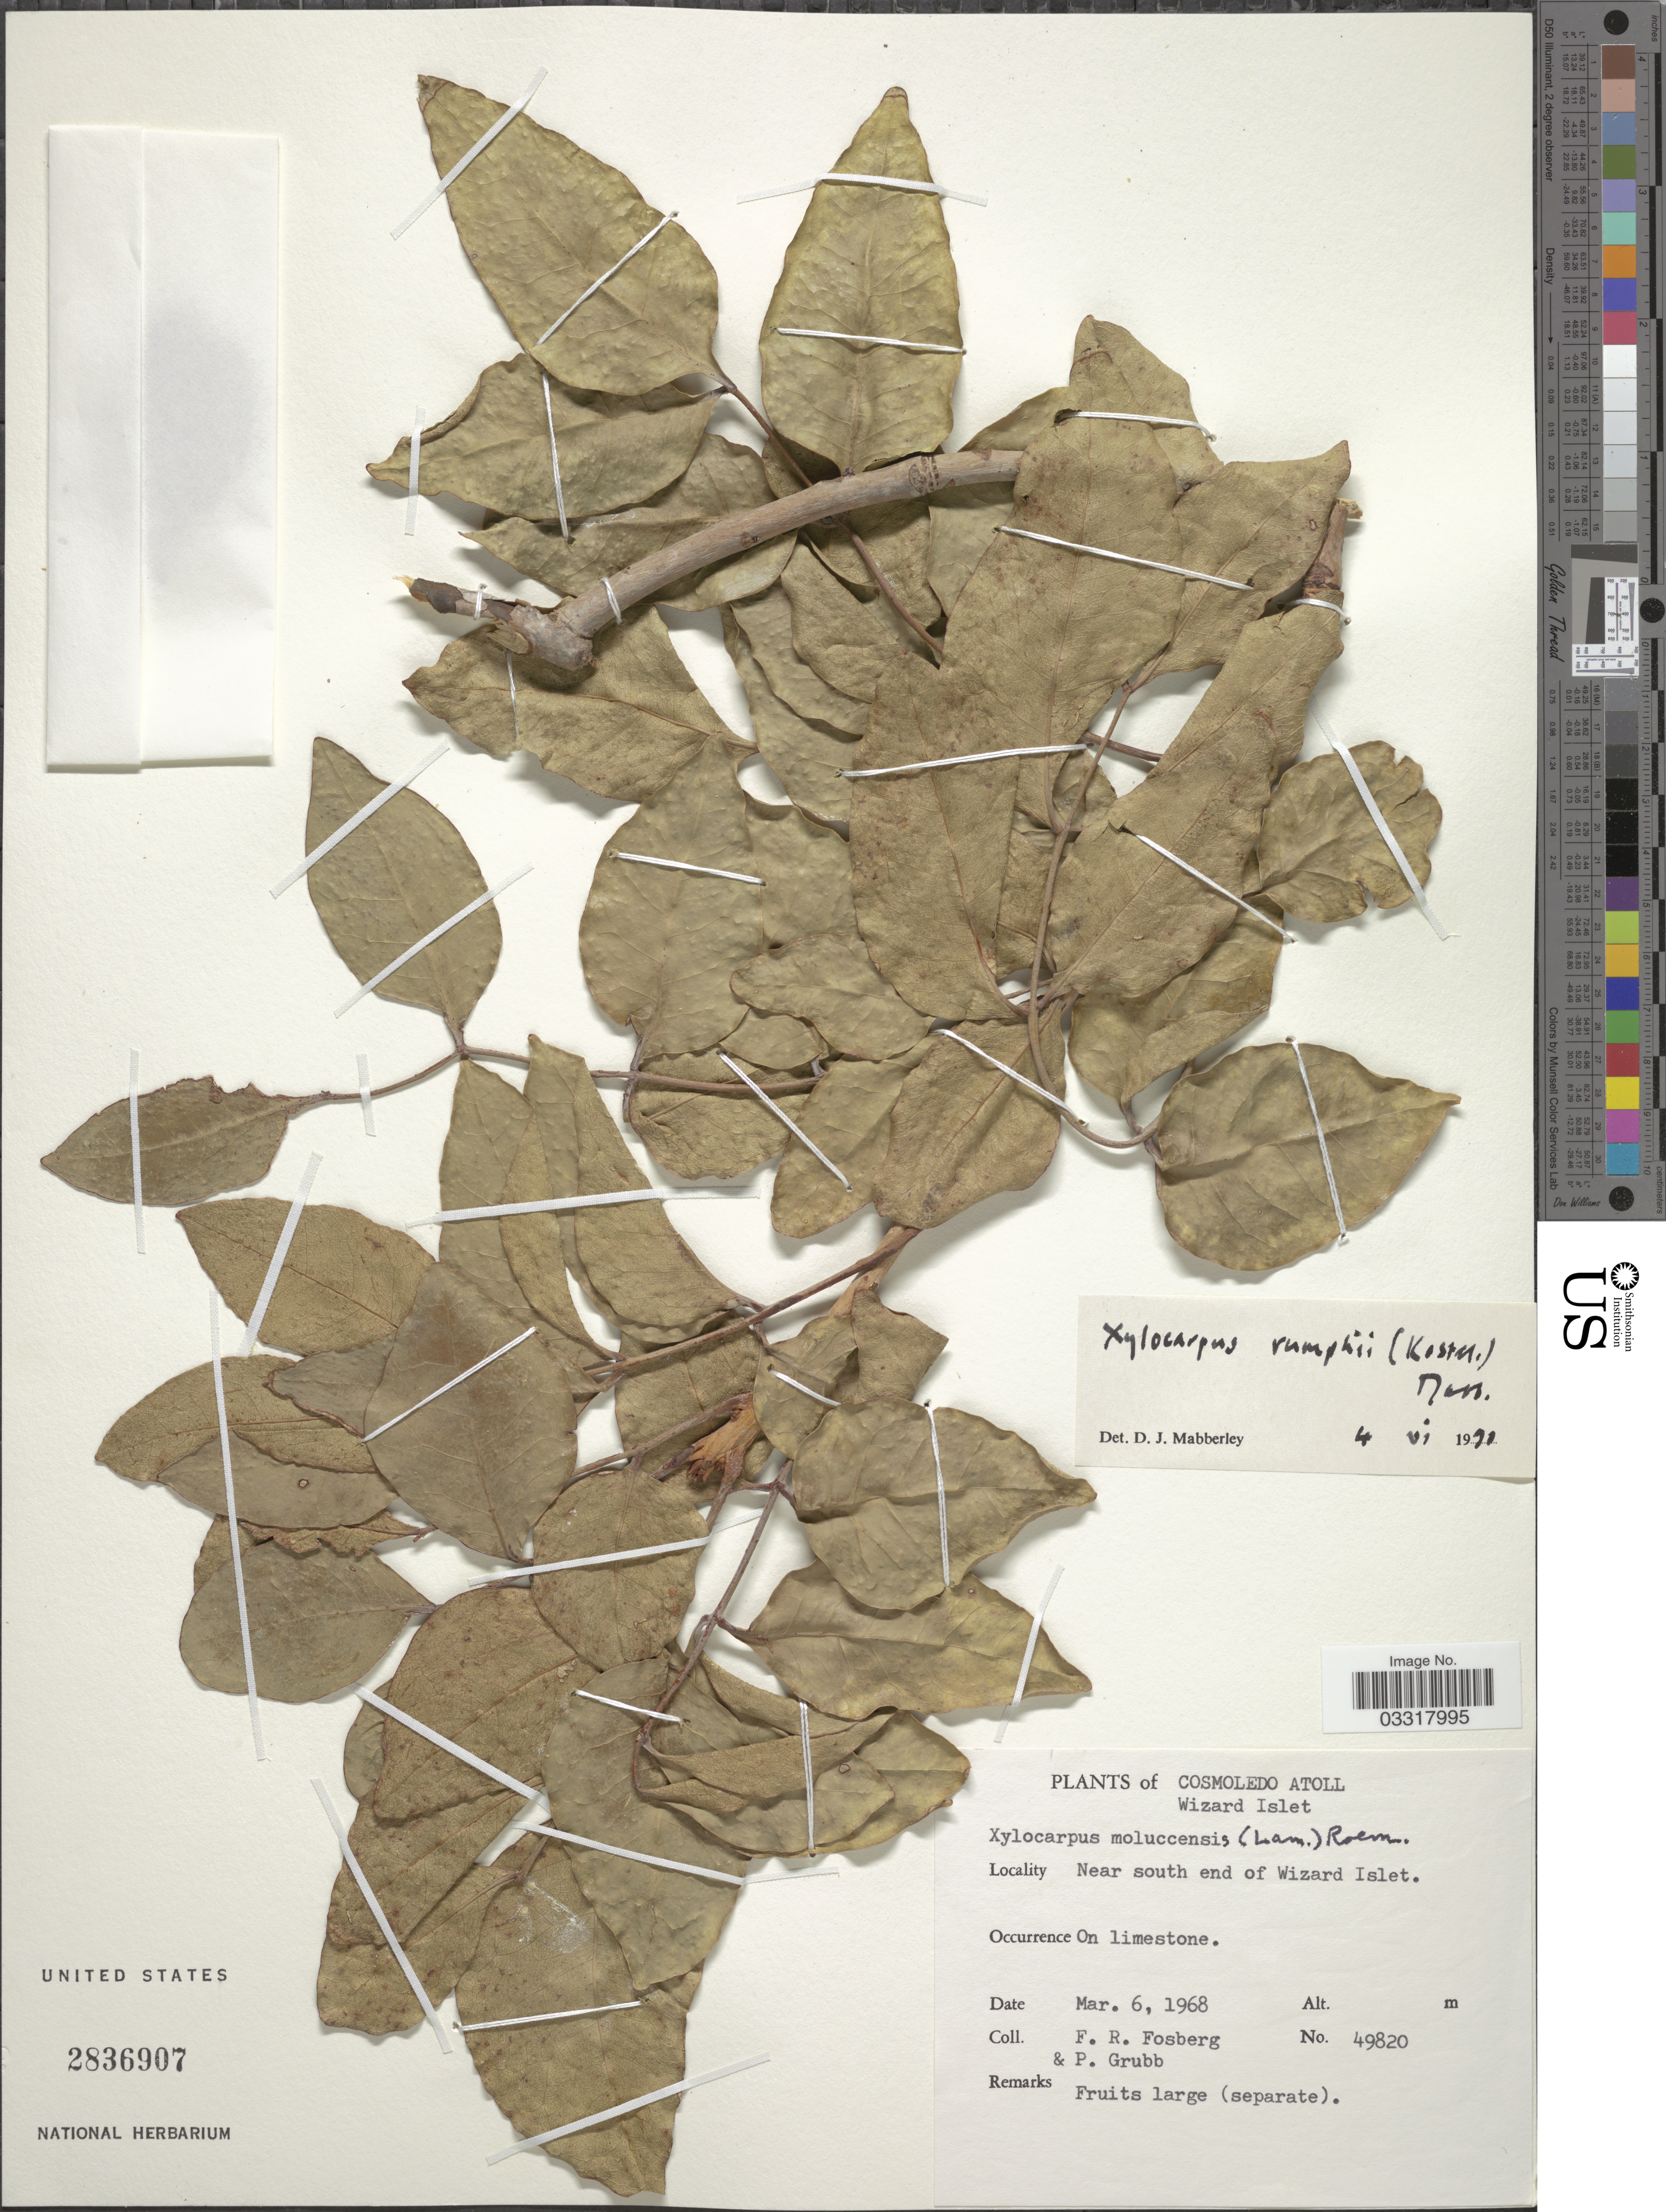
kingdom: Plantae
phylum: Tracheophyta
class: Magnoliopsida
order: Sapindales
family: Meliaceae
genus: Xylocarpus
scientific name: Xylocarpus moluccensis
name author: (Lam.) M. Roem.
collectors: F. R. Fosberg & P. J. Grubb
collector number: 49820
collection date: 1968-03-06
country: Seychelles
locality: Cosmoledo Atoll. Wizard Islet. Near south end of Wizard Islet.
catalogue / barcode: US 2836907